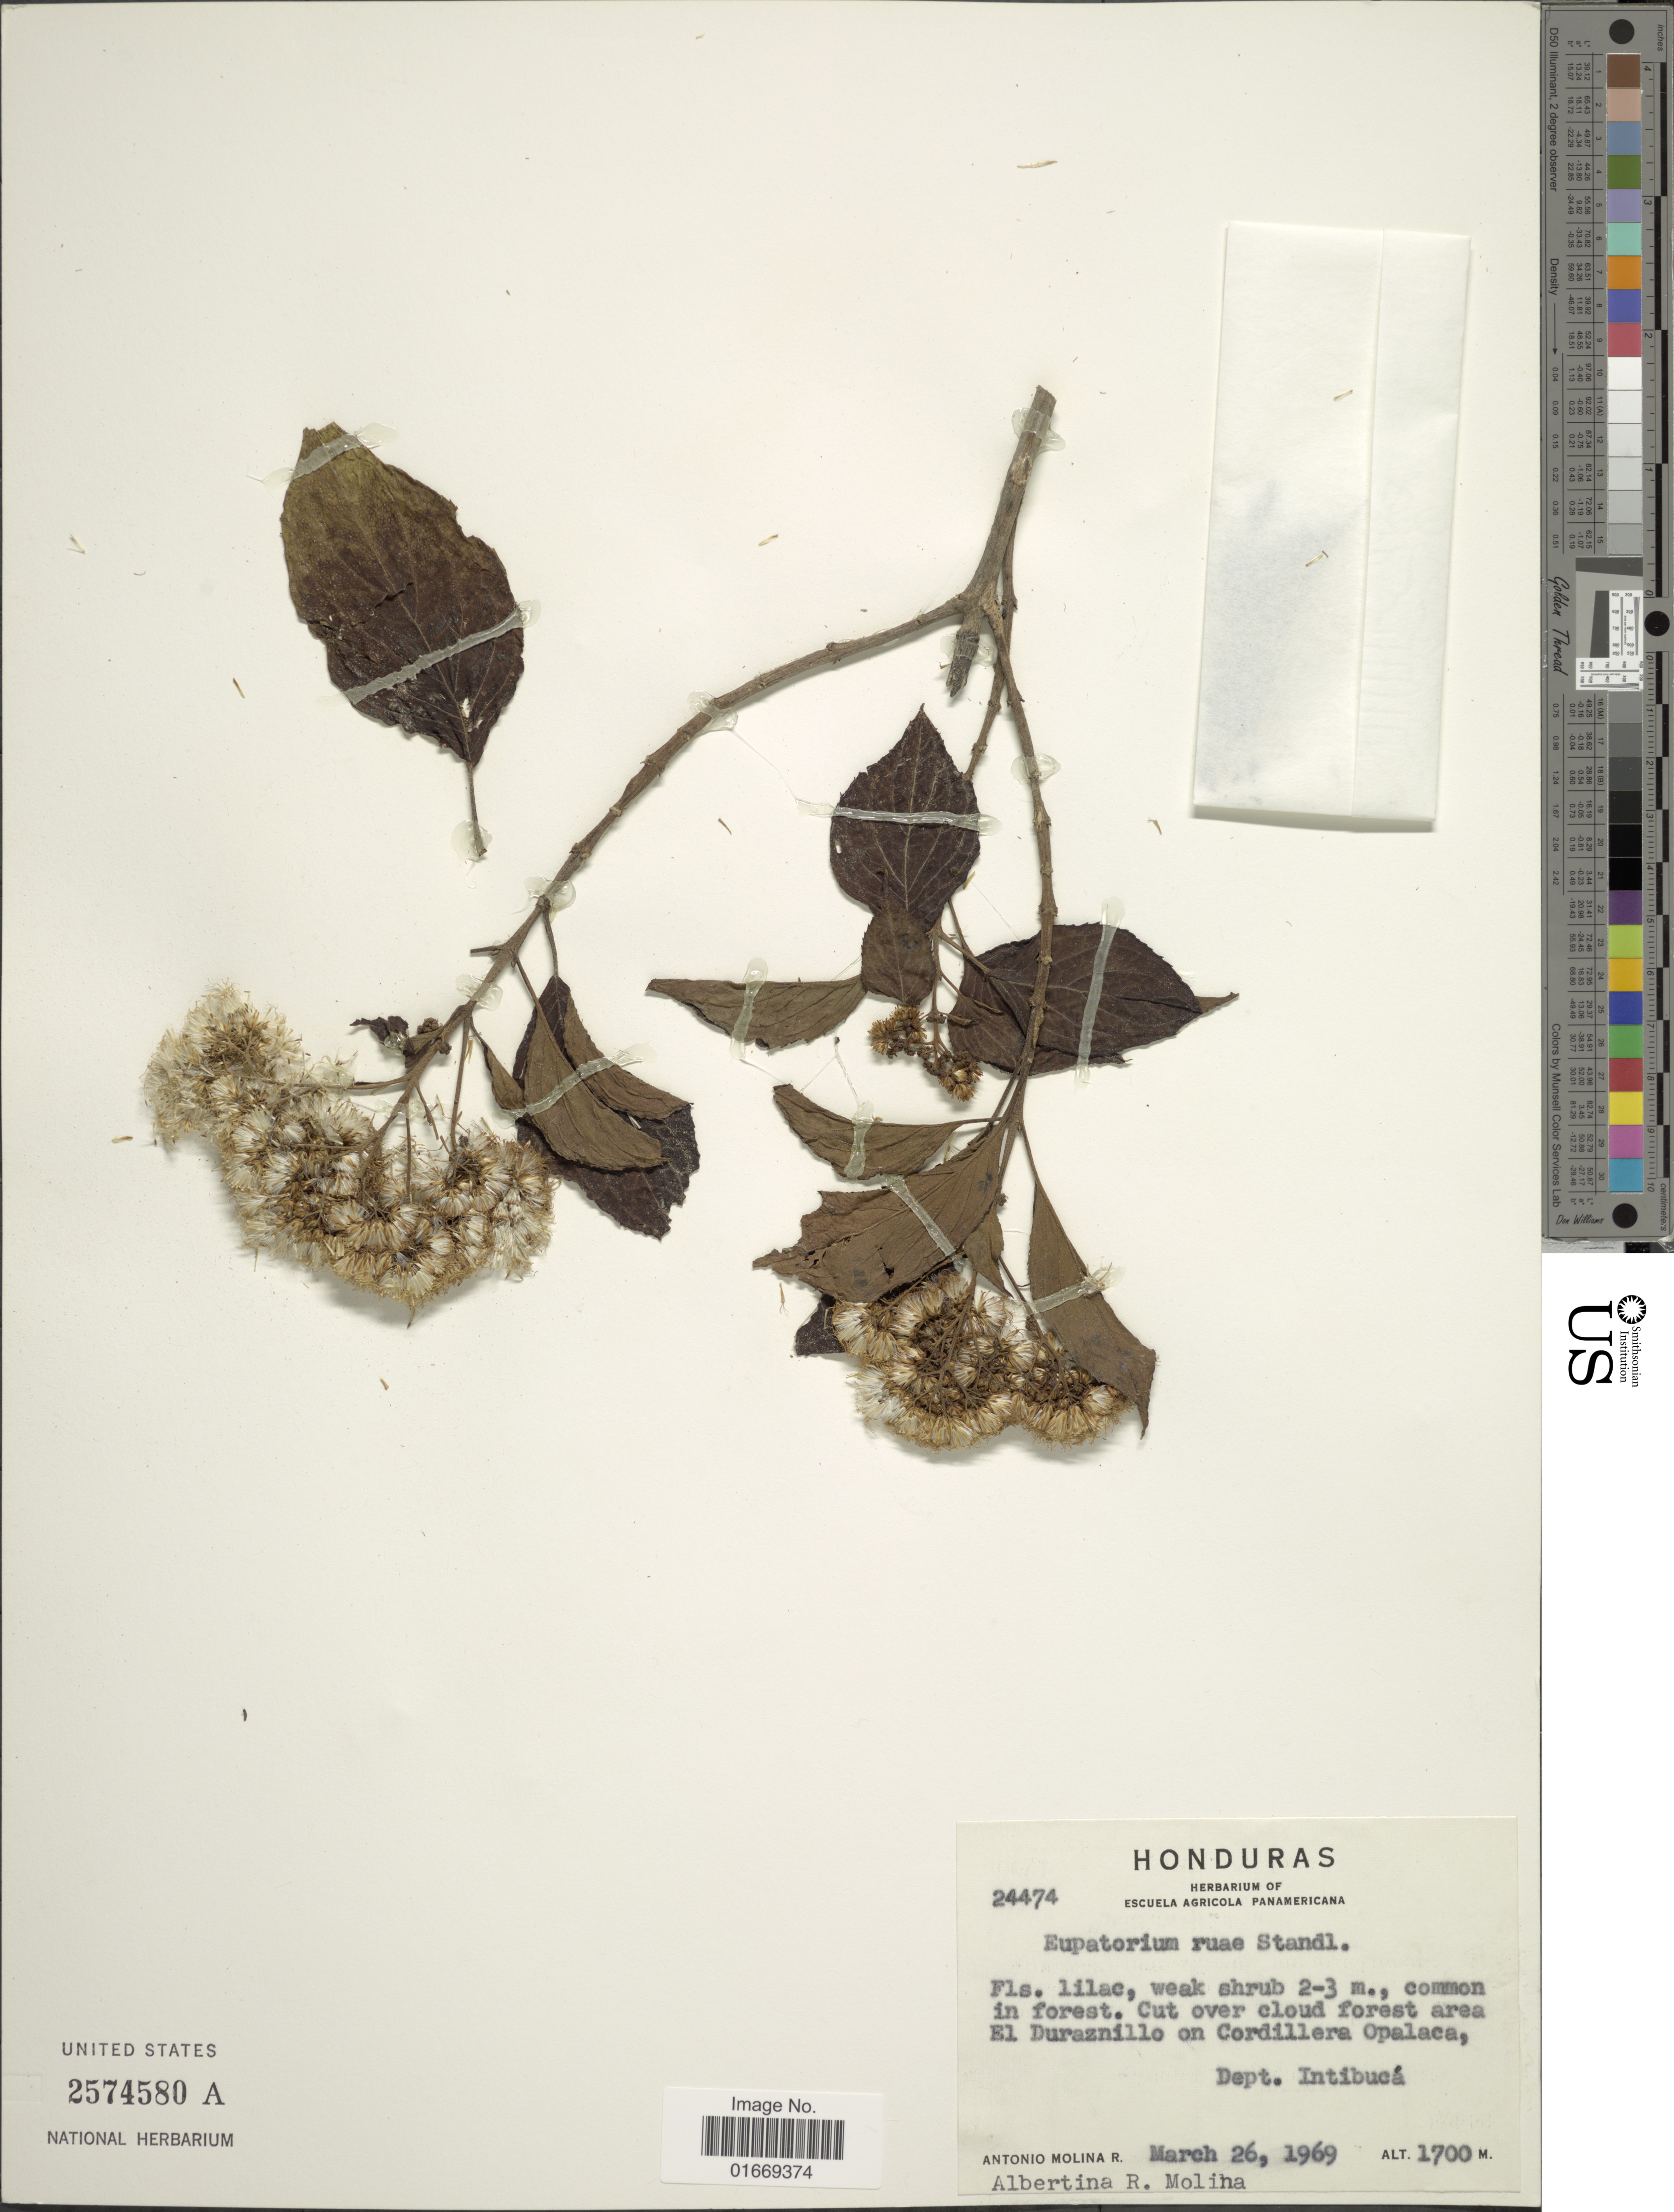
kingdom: Plantae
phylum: Tracheophyta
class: Magnoliopsida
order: Asterales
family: Asteraceae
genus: Bartlettina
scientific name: Bartlettina pansamalensis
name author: (B.L. Rob.) R.M. King & H. Rob.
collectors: A. Molina R. & A. R. Molina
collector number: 24474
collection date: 1969-03-26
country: Honduras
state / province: Intibuca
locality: Cut over cloud forest area El Duraznillo on Cordillera Opalaca, Dept. Intibucá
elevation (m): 1700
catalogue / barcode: US 2574580A